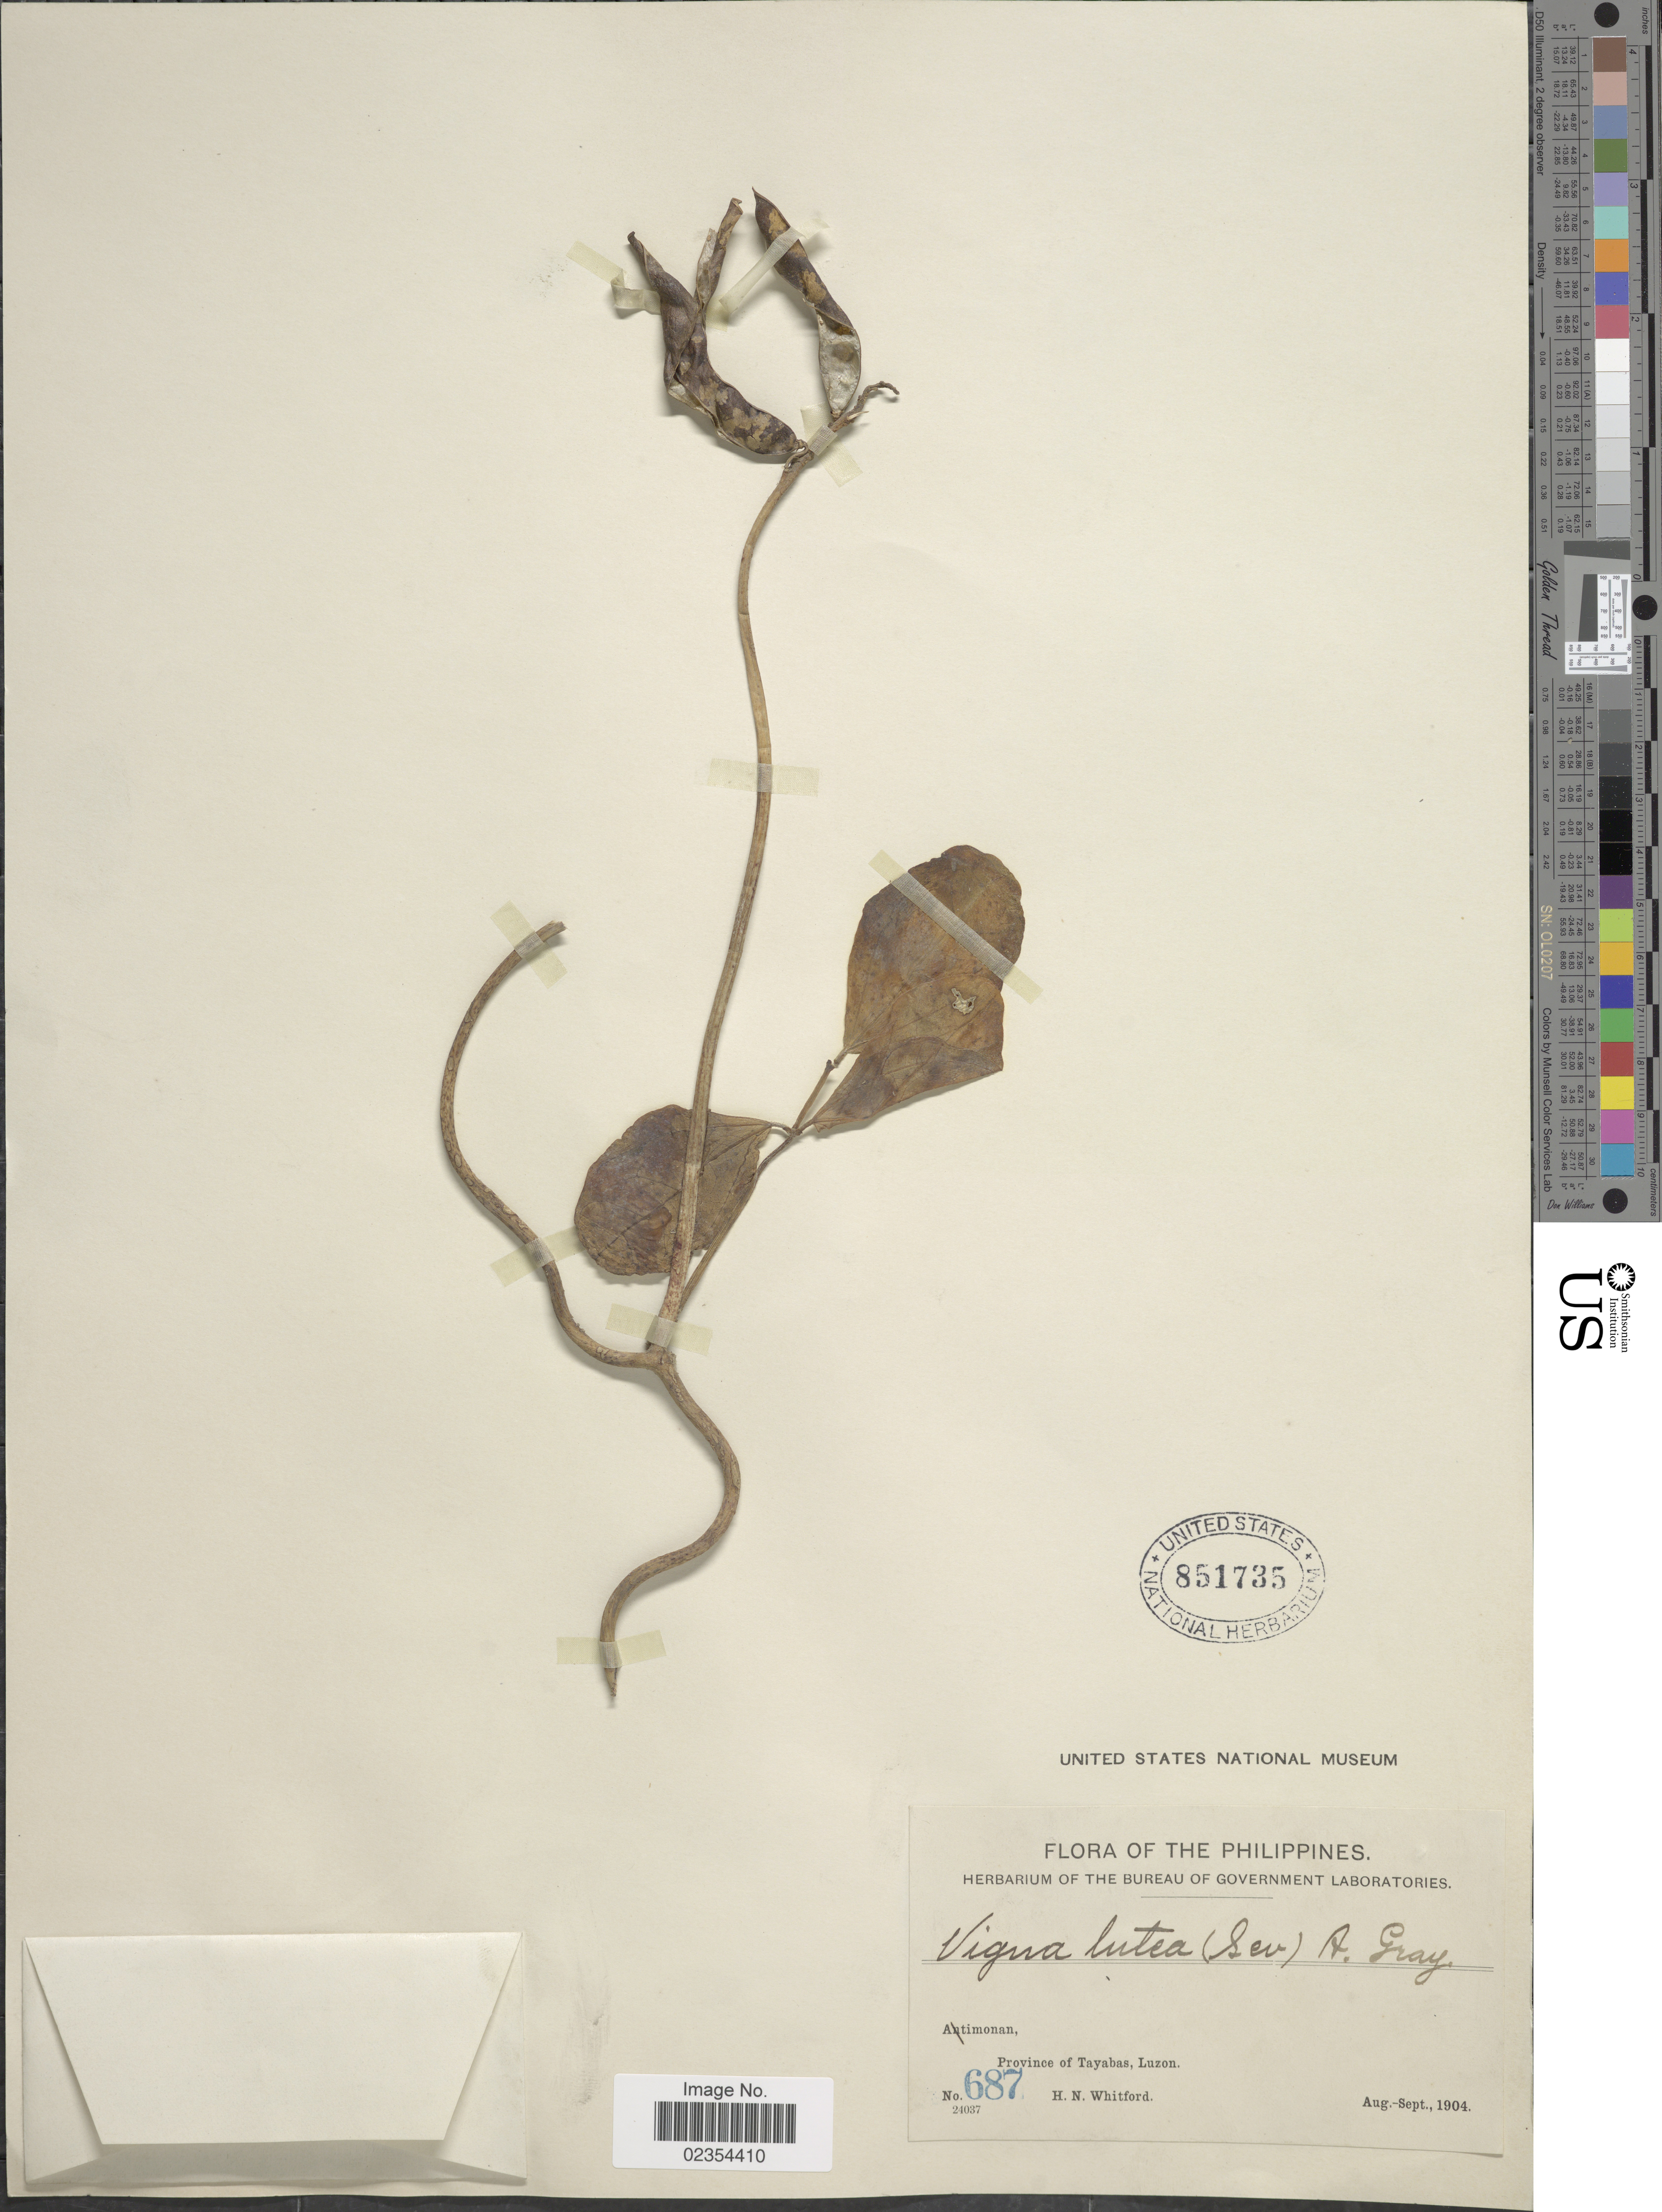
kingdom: Plantae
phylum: Tracheophyta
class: Magnoliopsida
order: Fabales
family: Fabaceae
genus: Vigna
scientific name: Vigna marina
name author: (Burm.) Merr.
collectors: H. N. Whitford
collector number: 687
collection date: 1904-08/1904-09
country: Philippines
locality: Atimonan, Province of Tayabas, Luzon.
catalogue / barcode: US 851735